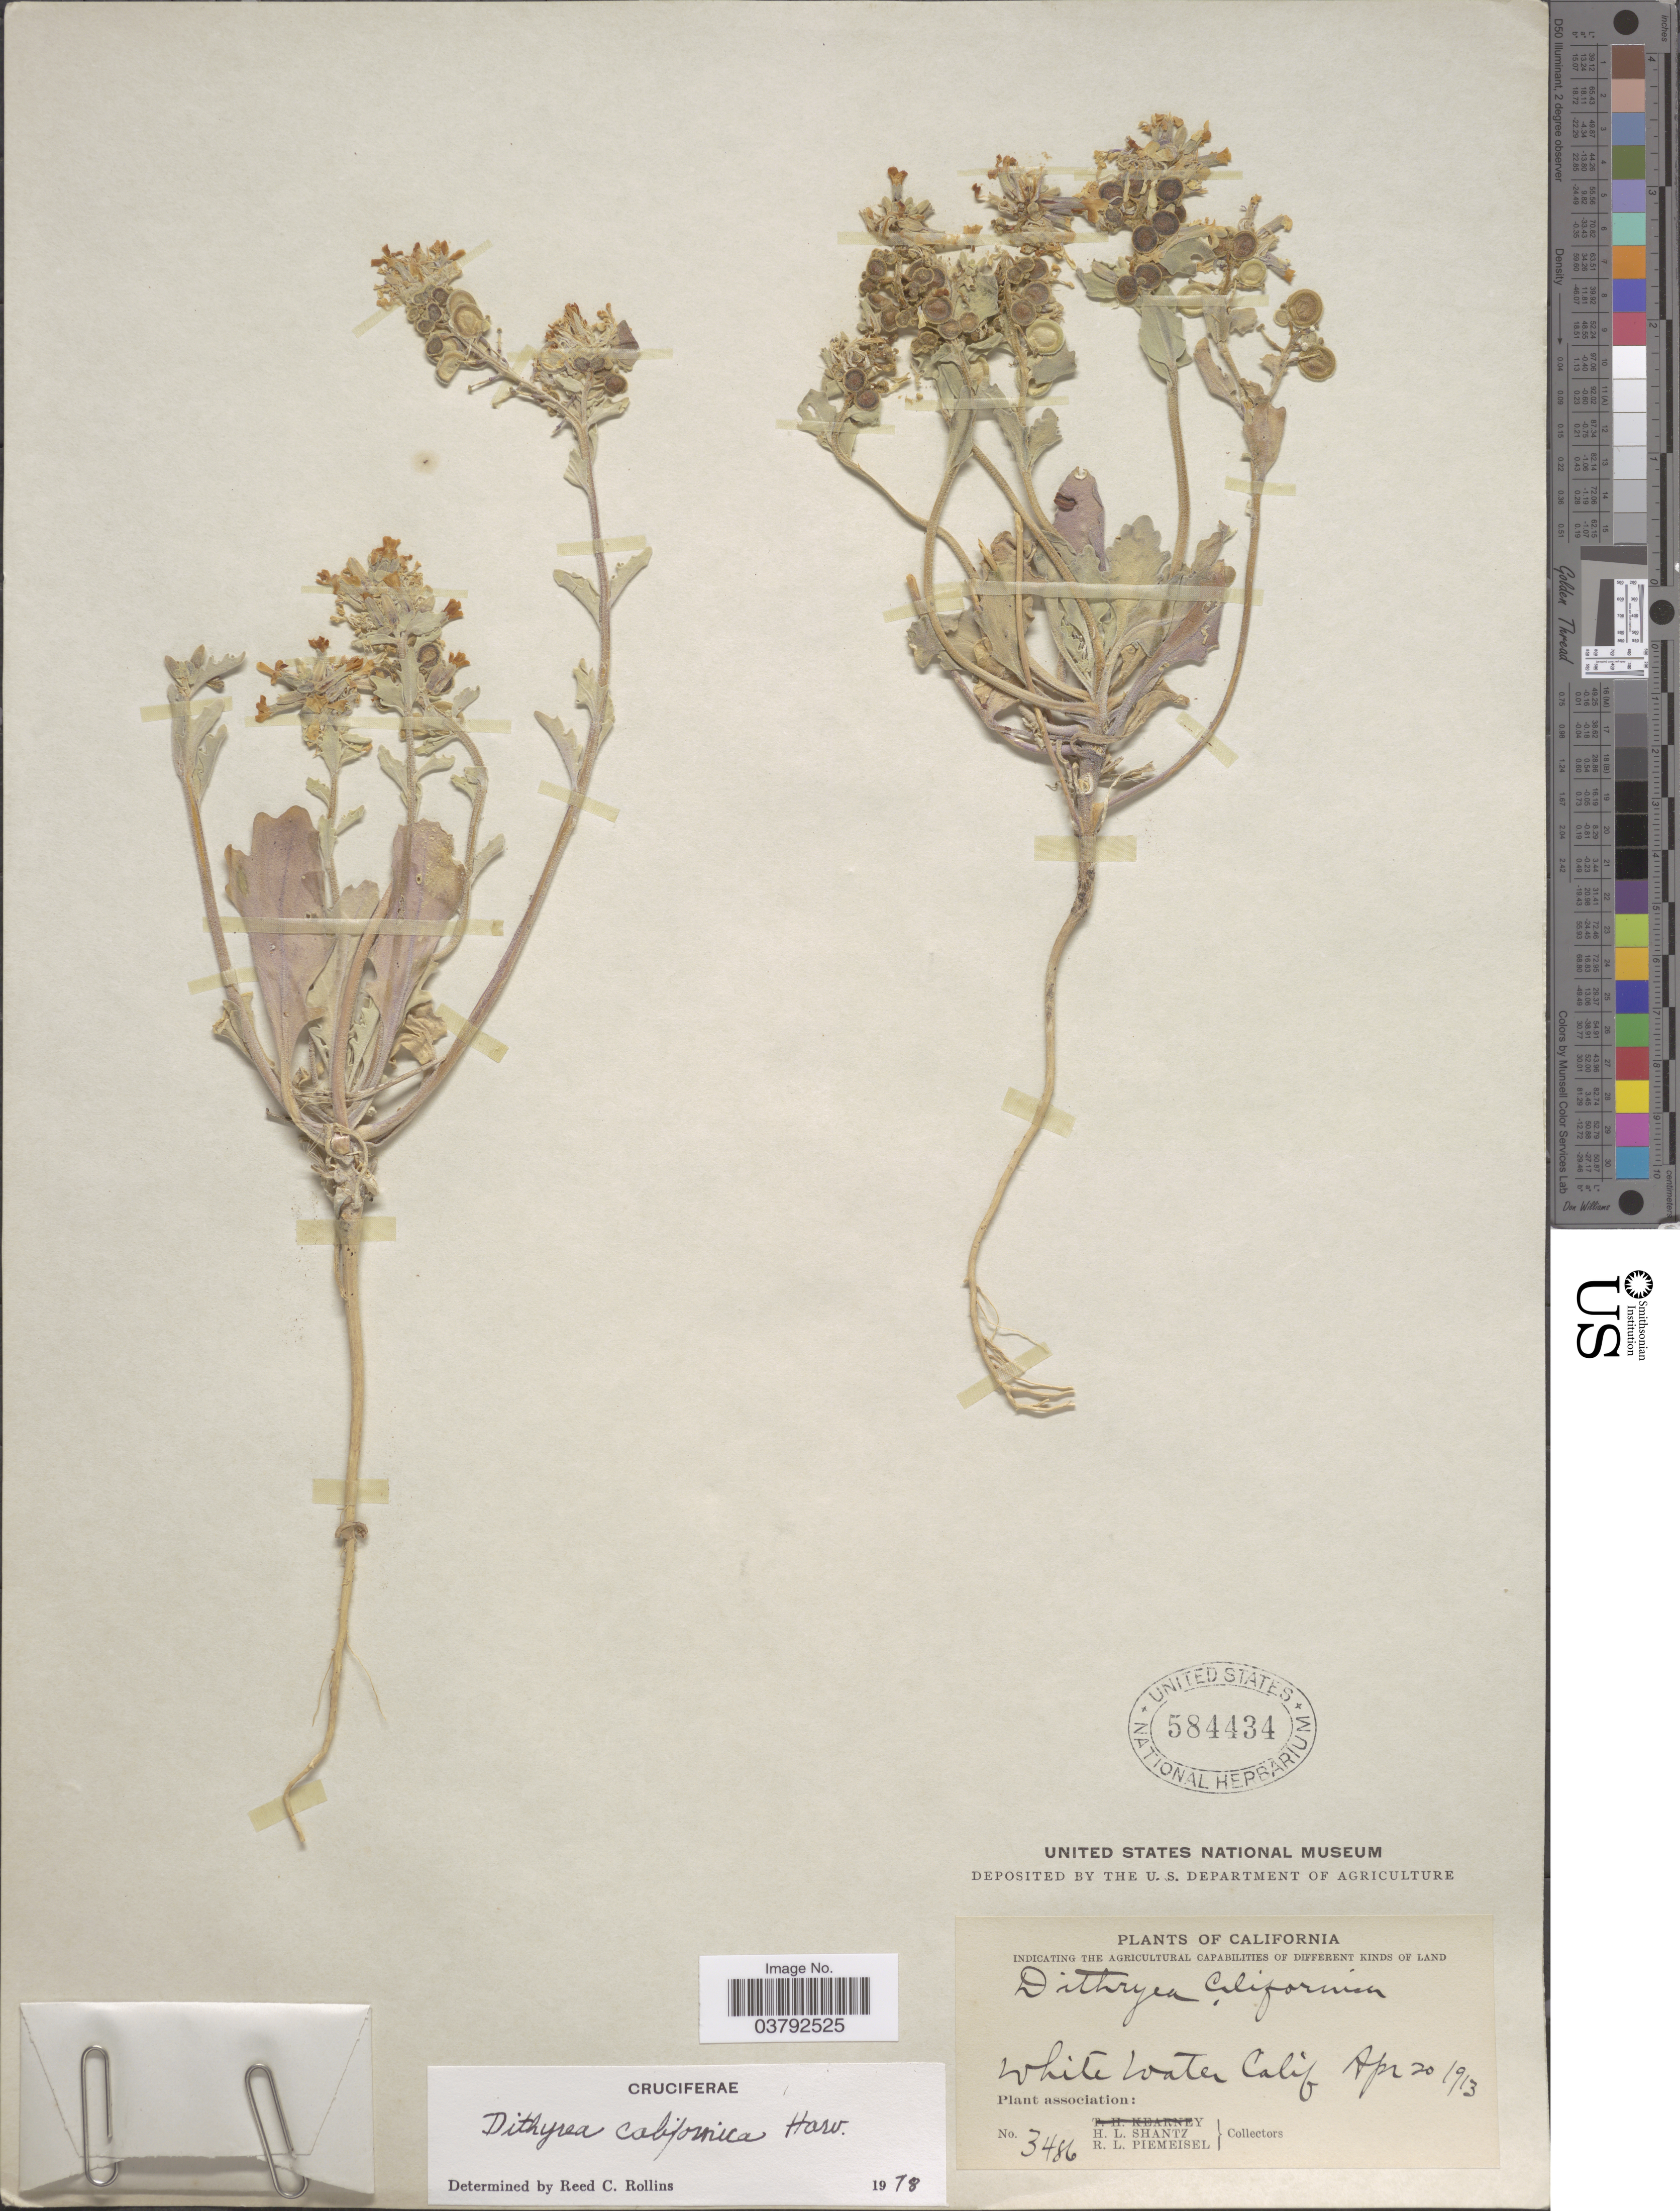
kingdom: Plantae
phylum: Tracheophyta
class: Magnoliopsida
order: Brassicales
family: Brassicaceae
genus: Dithyrea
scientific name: Dithyrea californica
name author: Harv.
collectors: H. Shantz & R. L. Piemeisel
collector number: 3486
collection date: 1913-04-20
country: United States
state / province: California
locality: White Water Calif.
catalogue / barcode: US 584434